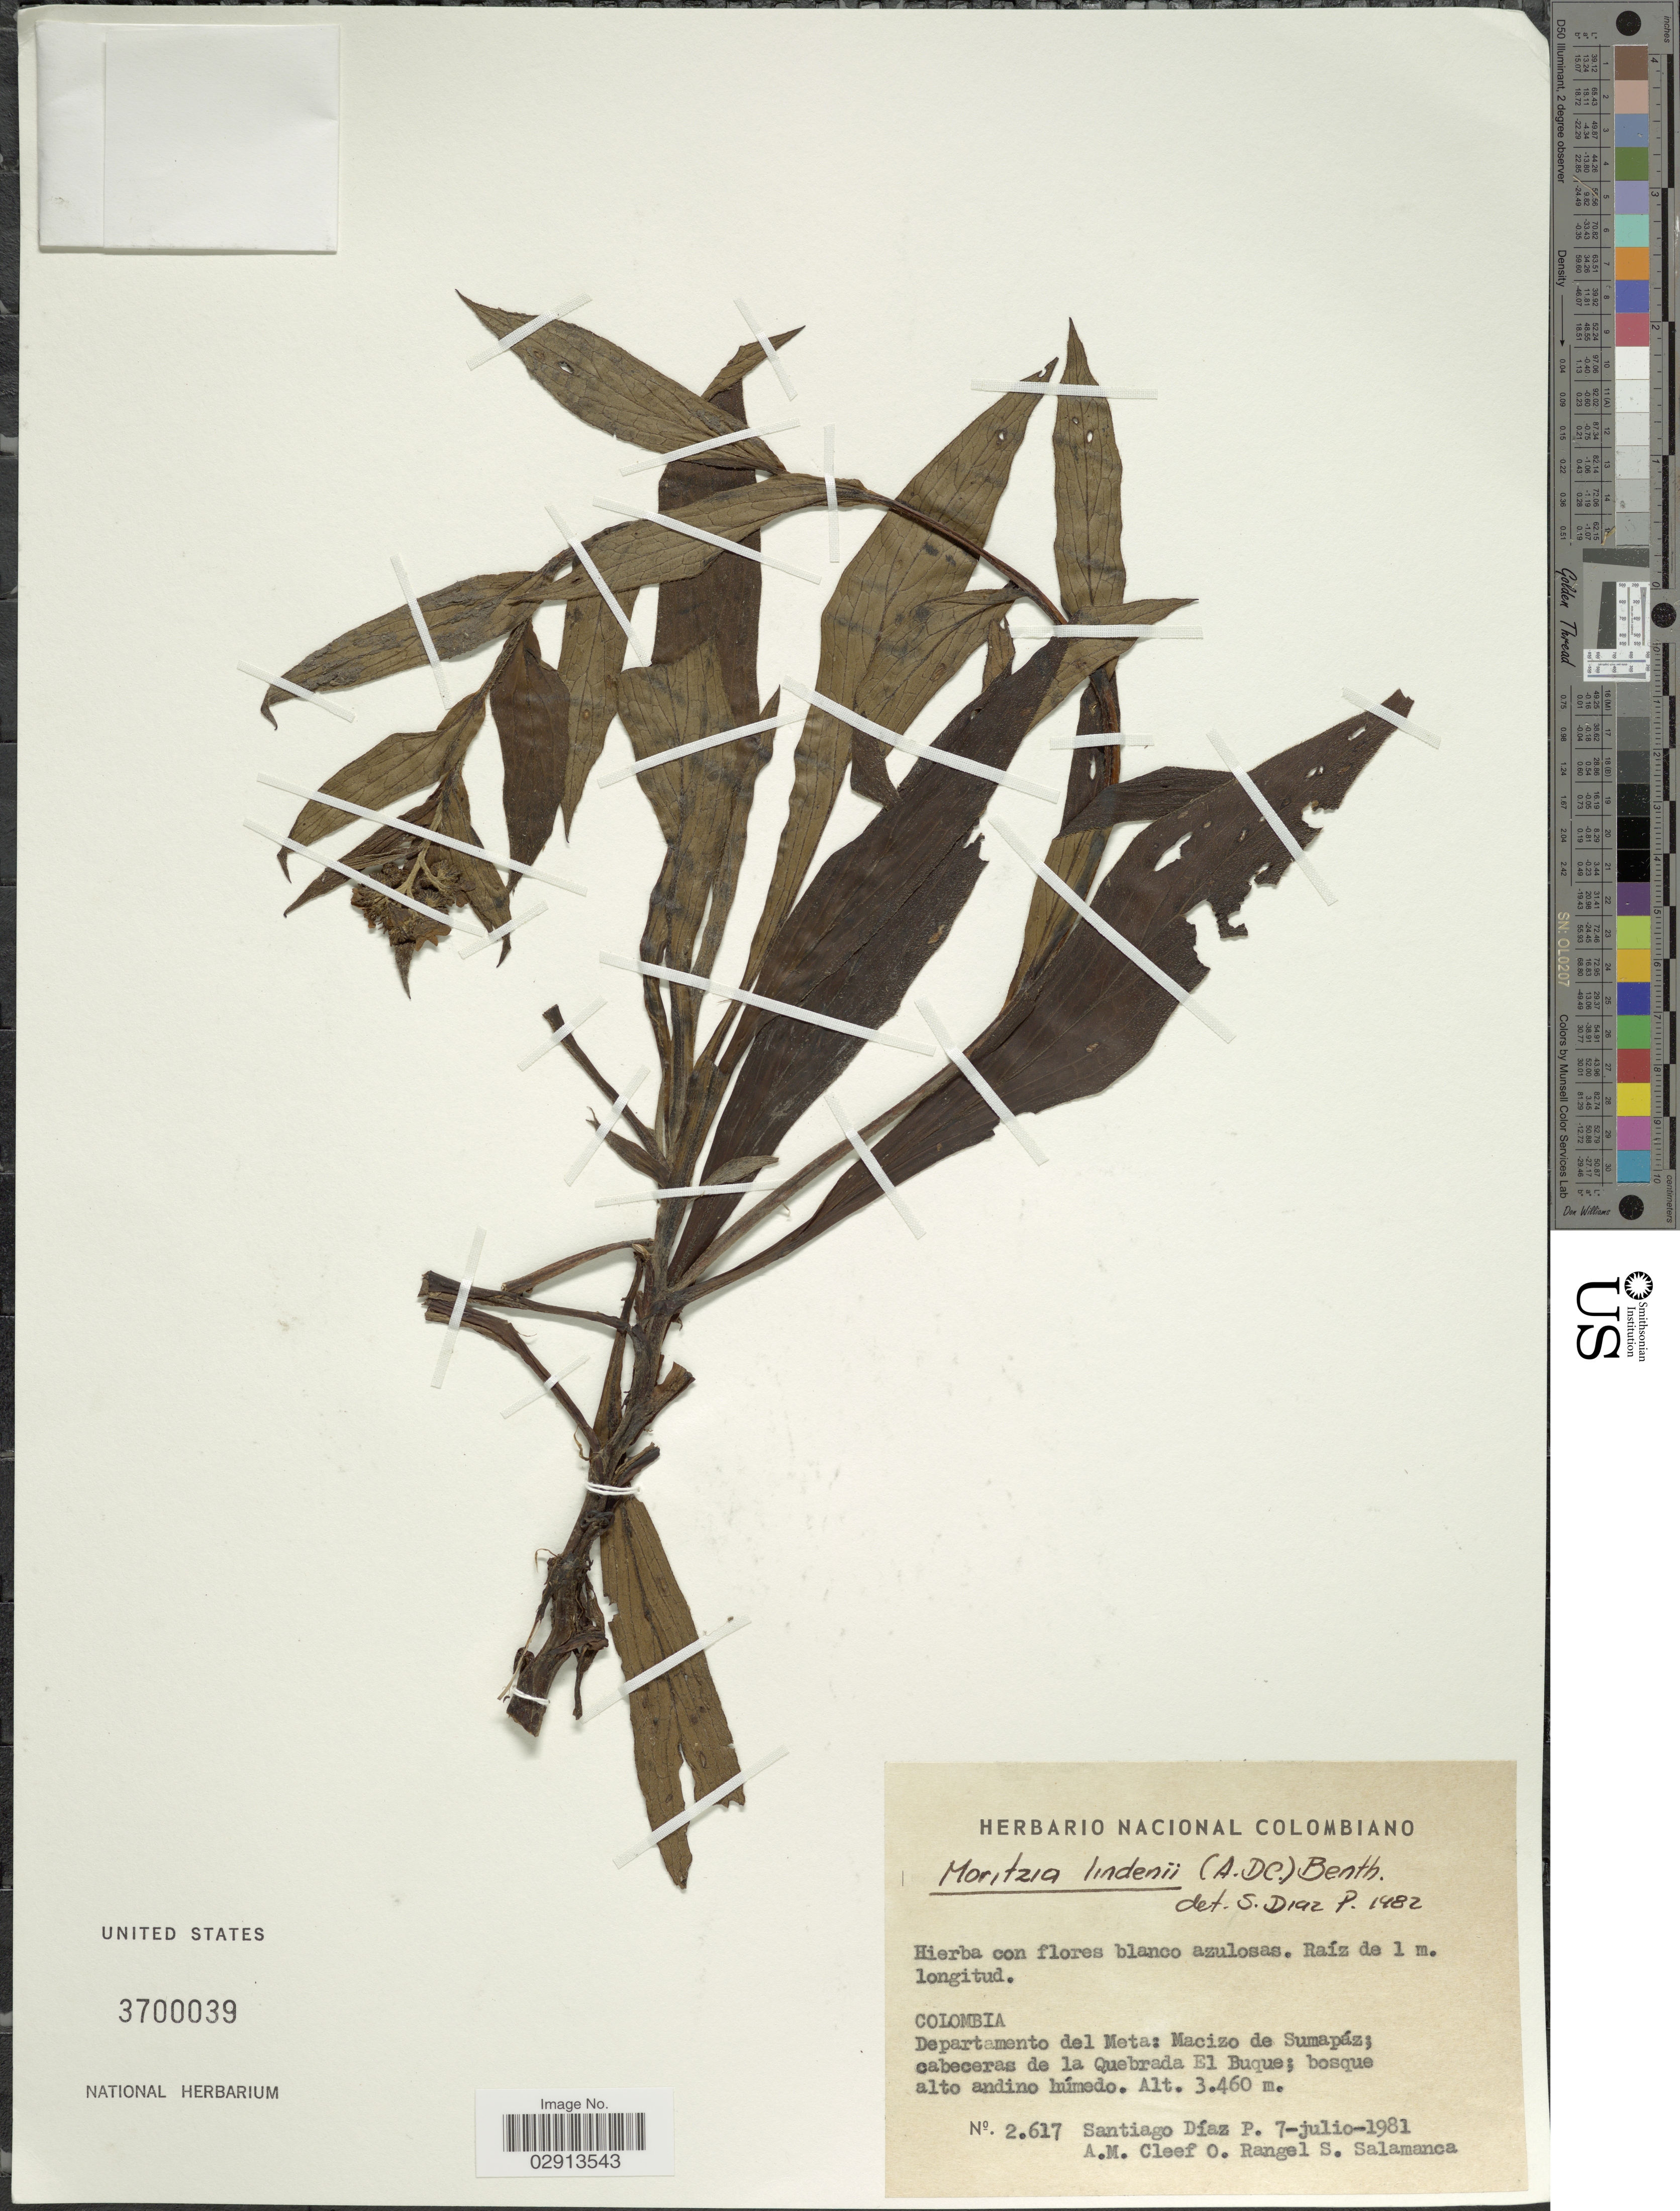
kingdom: Plantae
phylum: Tracheophyta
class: Magnoliopsida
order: Boraginales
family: Boraginaceae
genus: Moritzia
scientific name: Moritzia lindenii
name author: (DC.) Benth.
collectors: S. Diaz P., A. M. Cleef, O. Rangel & S. Salamanca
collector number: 2617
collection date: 1981-07-07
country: Colombia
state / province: Meta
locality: Departamento del Meta: Macizo de Sumapáz; cabeceras de la Quebrada El Buque.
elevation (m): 3460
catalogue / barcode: US 3700039